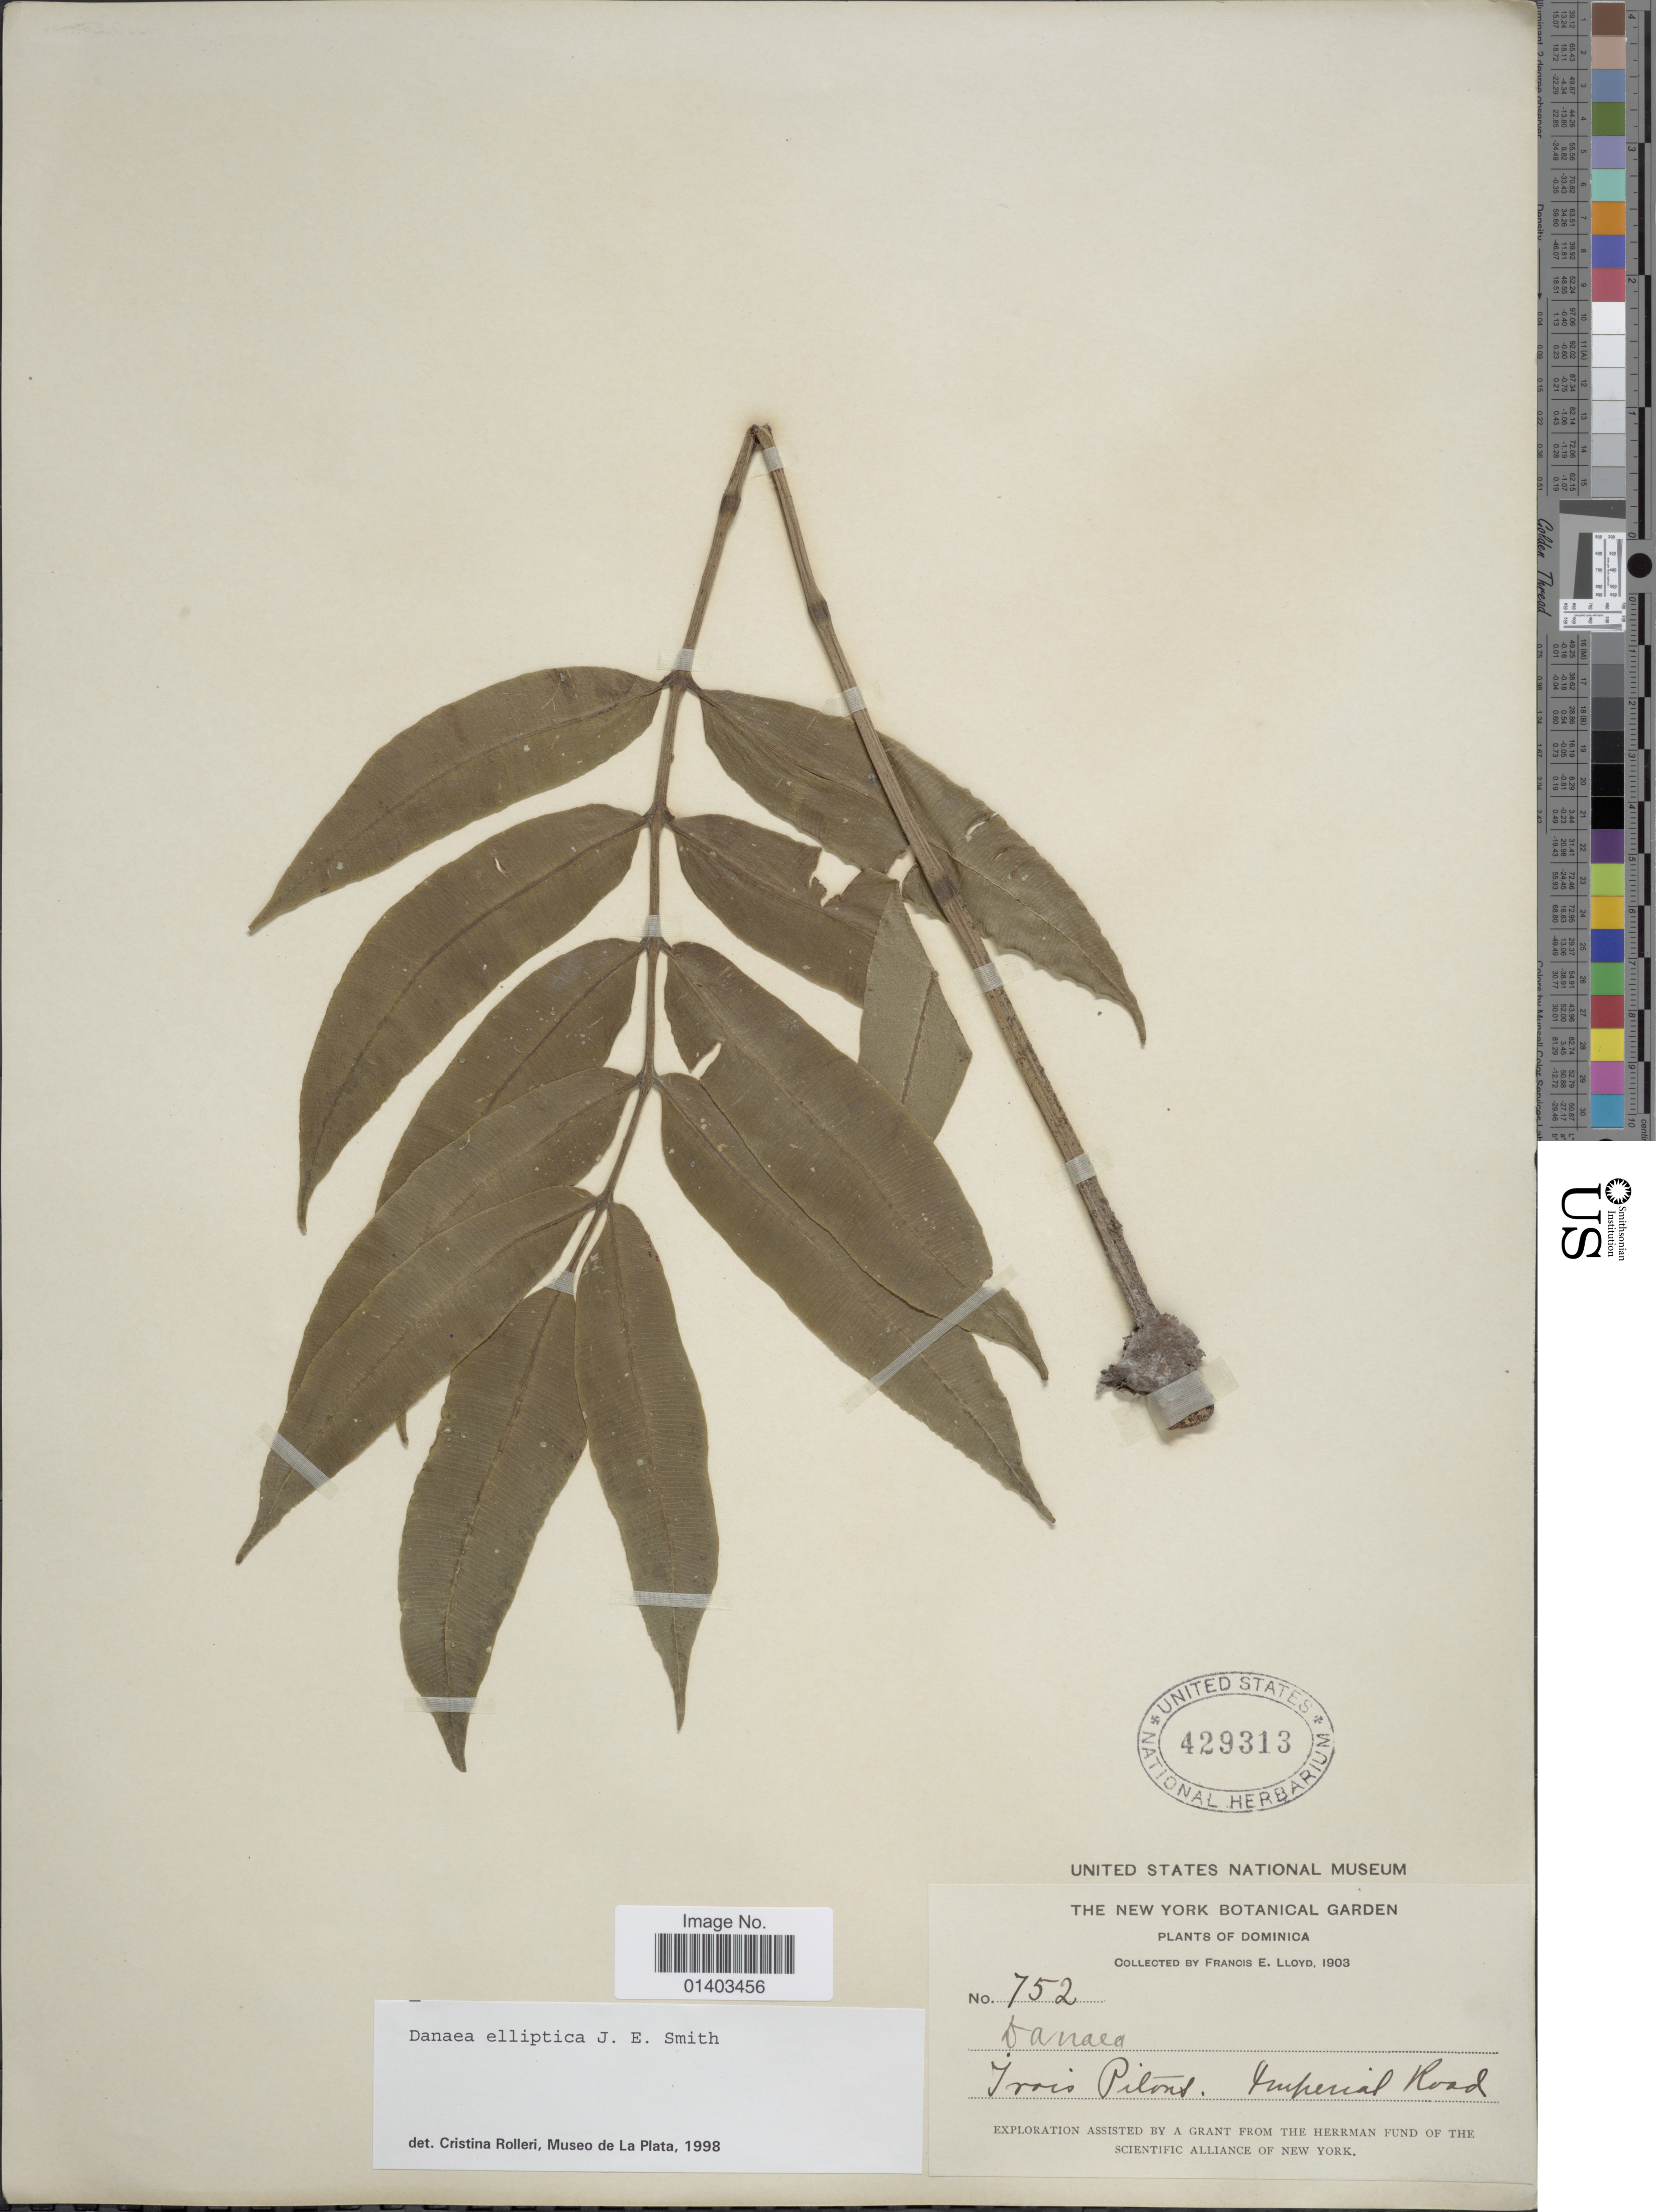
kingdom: Plantae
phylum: Tracheophyta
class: Polypodiopsida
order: Marattiales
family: Marattiaceae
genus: Danaea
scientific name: Danaea elliptica subsp. elliptica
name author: Sm.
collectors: Lloyd, C. E.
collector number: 750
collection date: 1903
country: Dominica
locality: Trois Pitons, Imperial Road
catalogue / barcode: US 429313